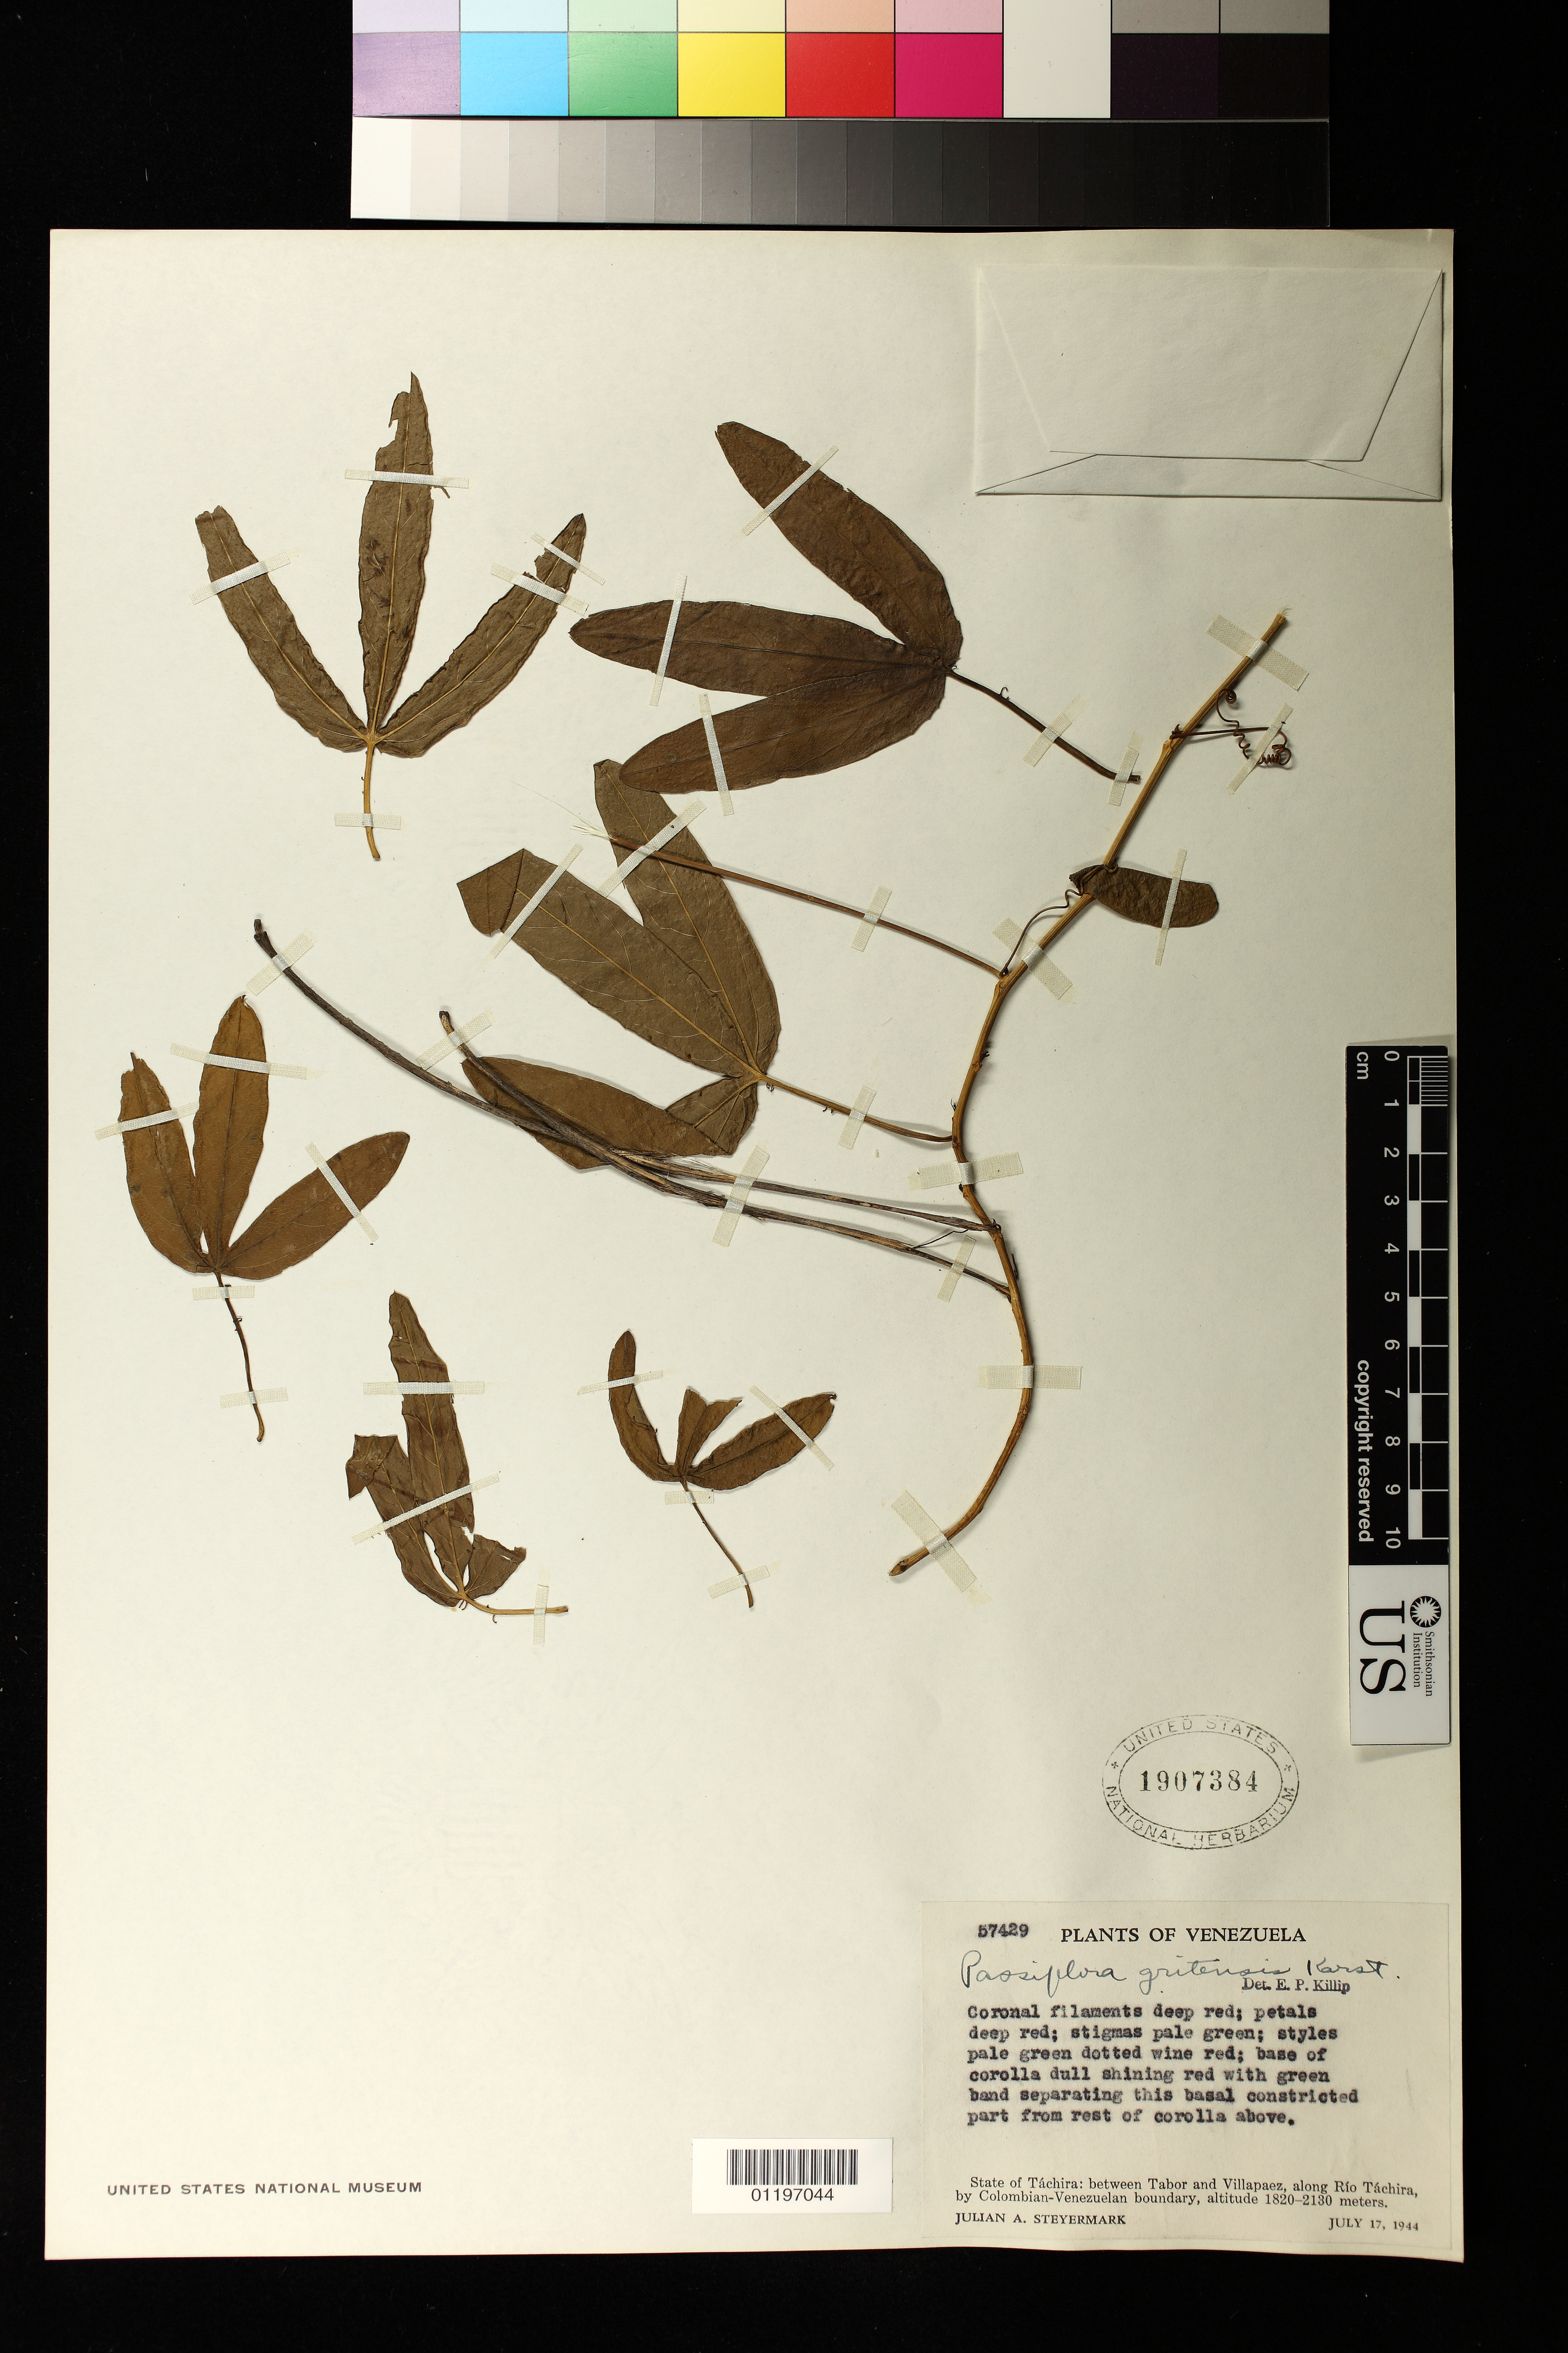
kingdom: Plantae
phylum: Tracheophyta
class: Magnoliopsida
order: Malpighiales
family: Passifloraceae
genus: Passiflora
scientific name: Passiflora gritensis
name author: H. Karst.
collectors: J. Steyermark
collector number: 57429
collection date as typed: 17 Jul 1944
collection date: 1944-07-17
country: Venezuela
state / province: Táchira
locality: State of Tachira: between Tabor and Villapaez, along Rio Táchira, by Colombian-Venezuelan boundary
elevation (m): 1820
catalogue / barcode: US 1907384